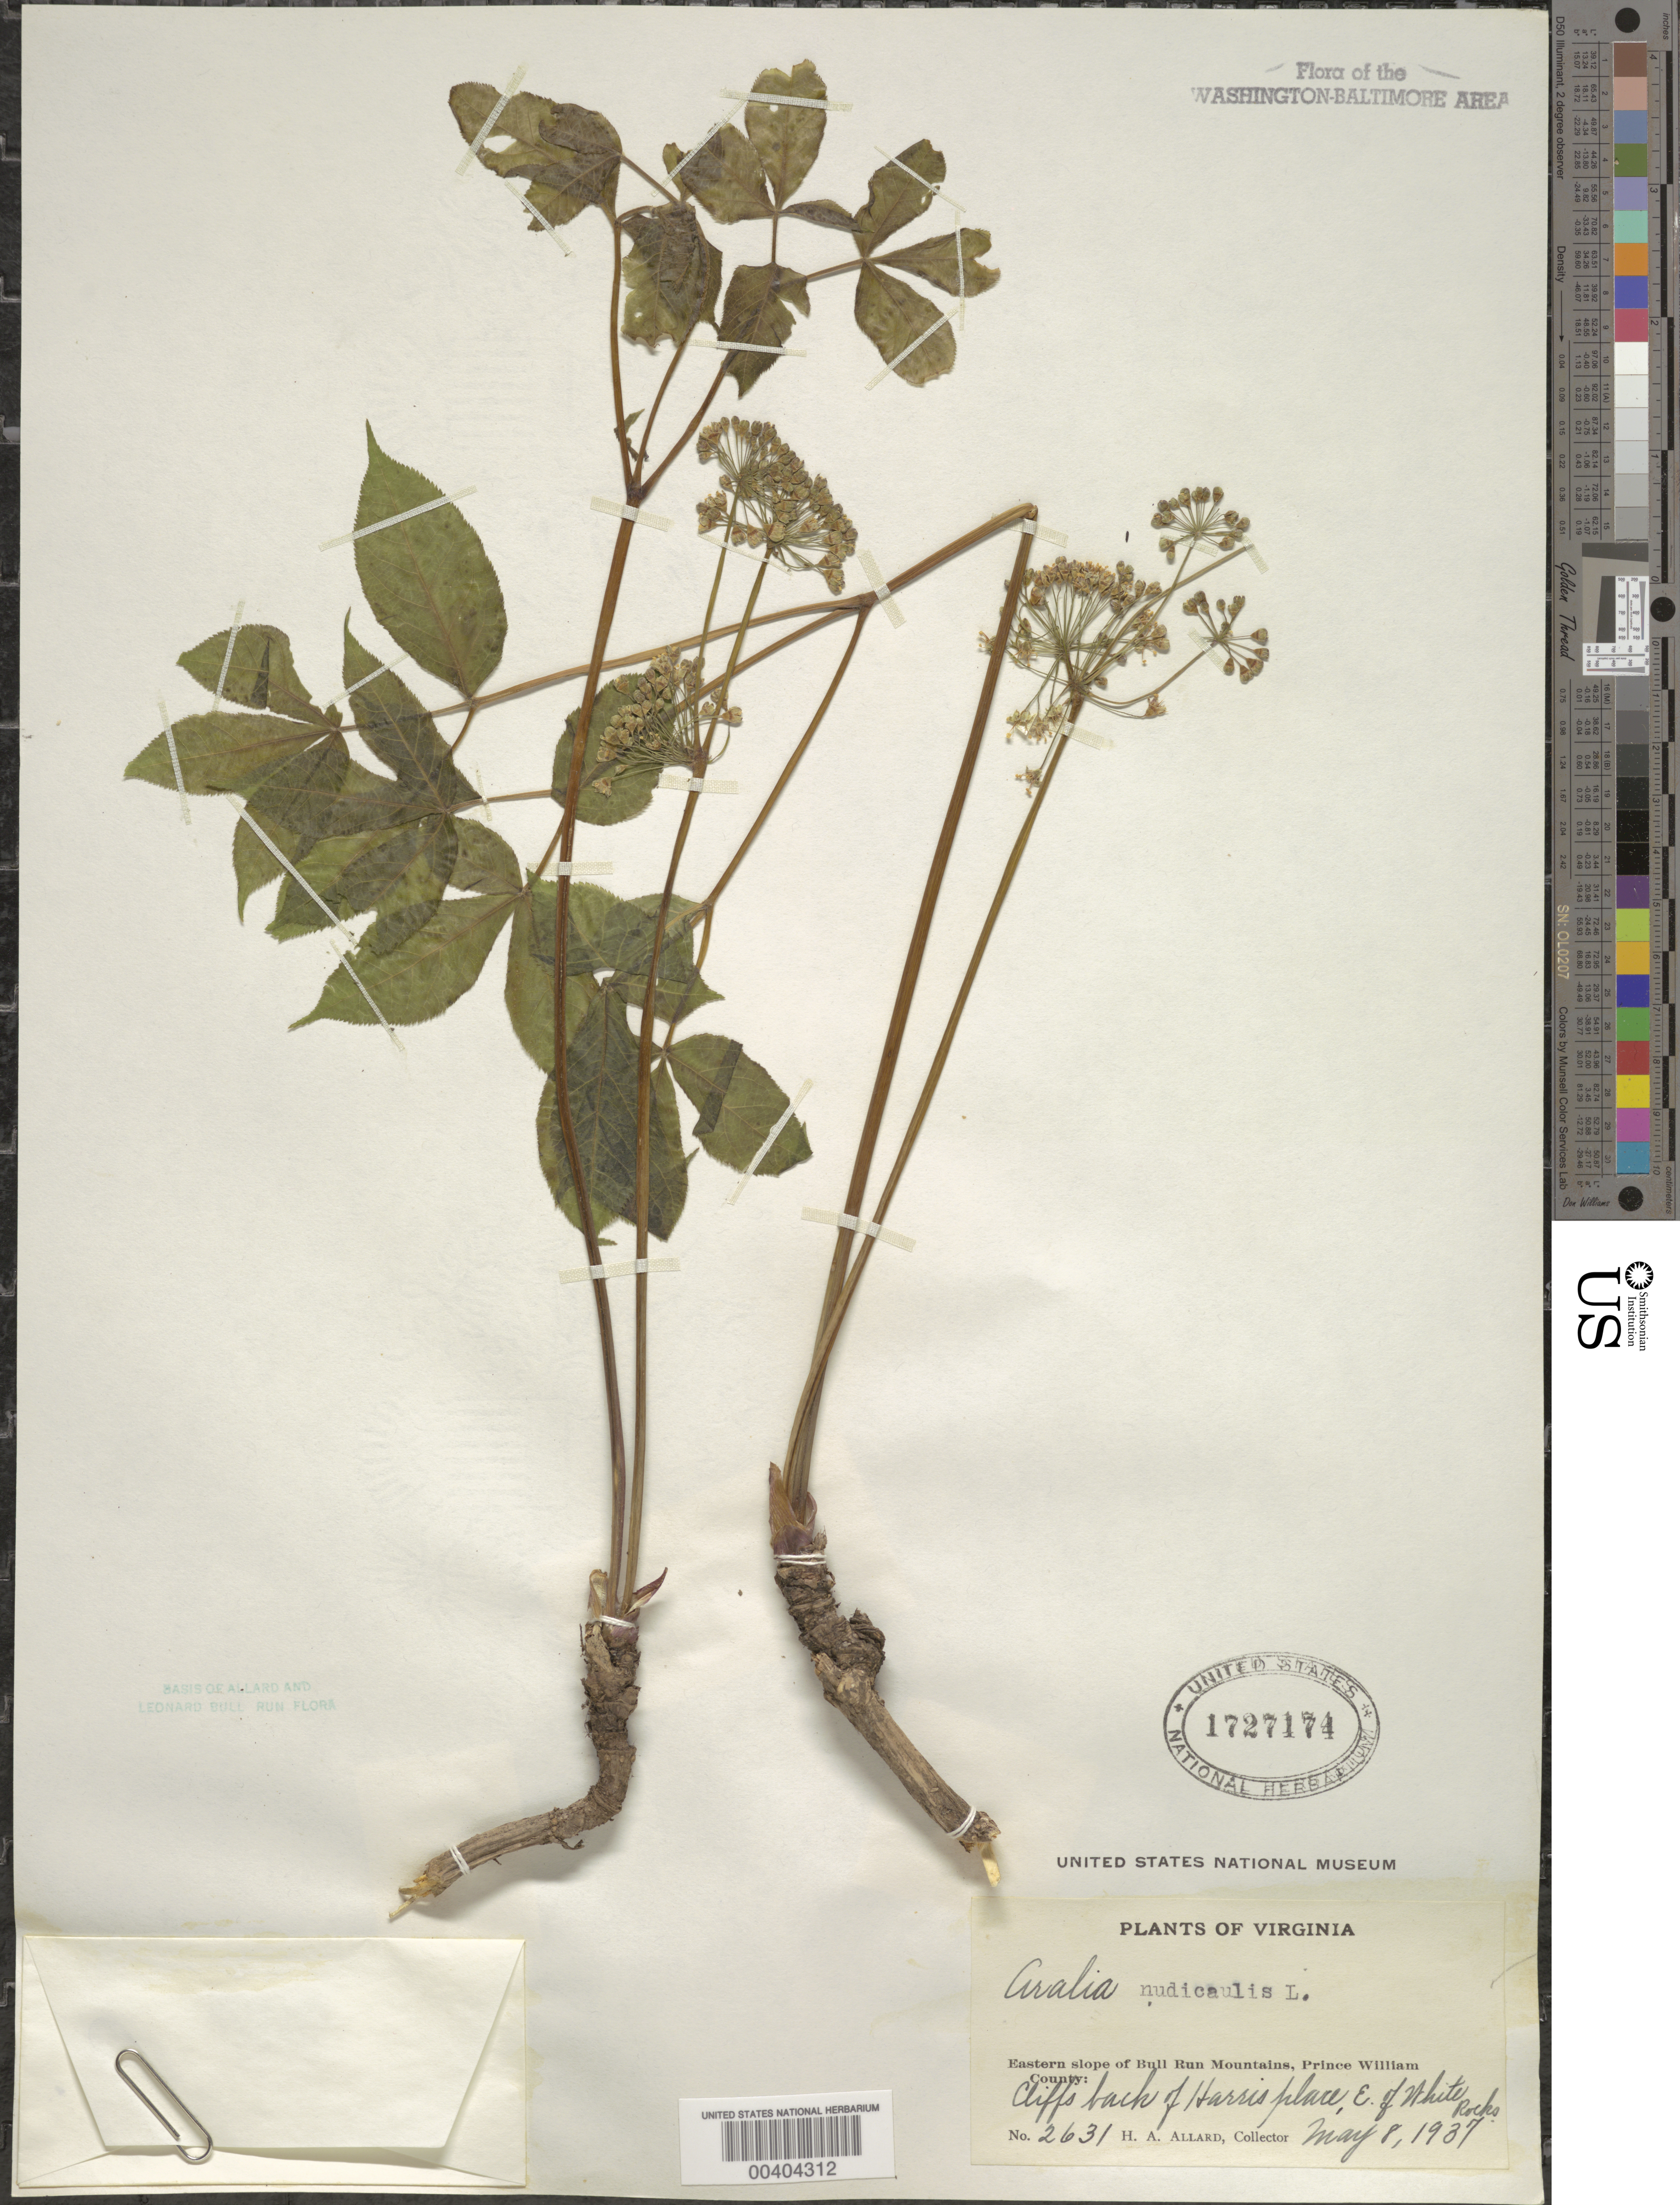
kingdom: Plantae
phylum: Tracheophyta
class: Magnoliopsida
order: Apiales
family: Araliaceae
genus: Aralia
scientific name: Aralia nudicaulis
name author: L.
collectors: H. A. Allard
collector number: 2631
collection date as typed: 08 May 1937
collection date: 1937-05-08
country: United States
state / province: Virginia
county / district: Prince William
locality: East of White Rocks, Harris place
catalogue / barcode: US 1727174